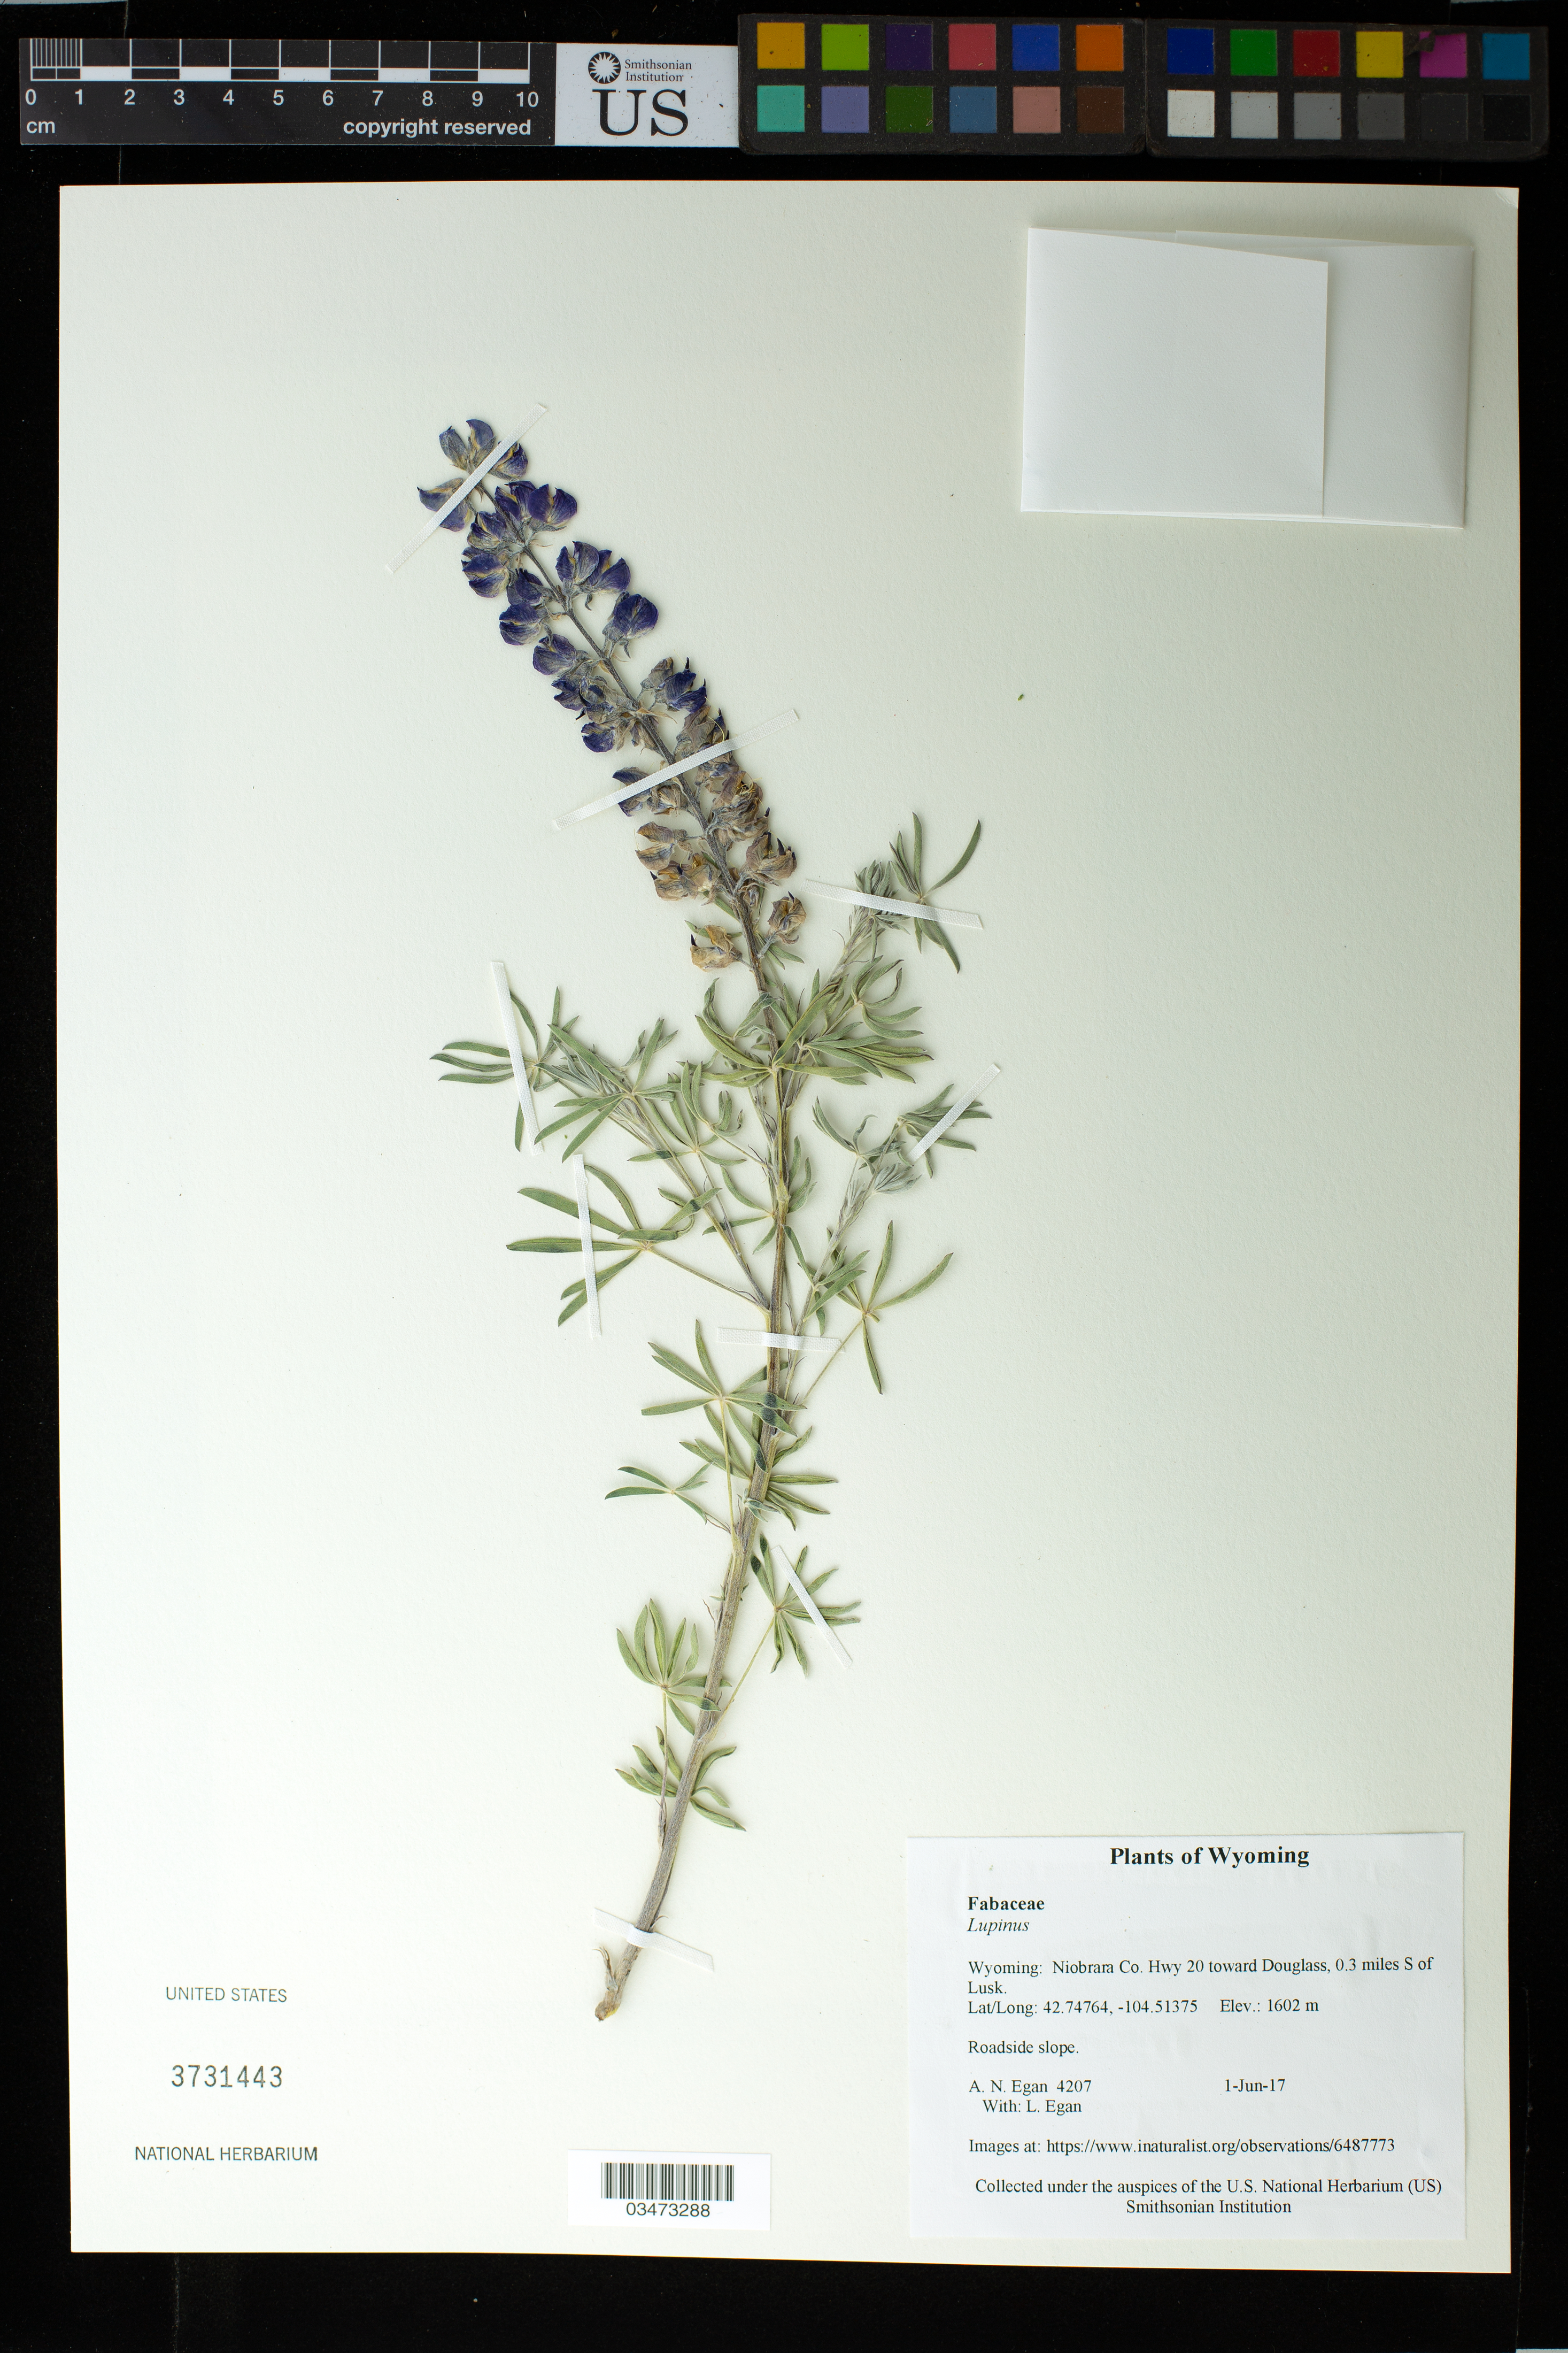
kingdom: Plantae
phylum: Tracheophyta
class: Magnoliopsida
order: Fabales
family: Fabaceae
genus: Lupinus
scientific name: Lupinus sp.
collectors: A. N. Egan & L. Egan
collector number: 4207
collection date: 2017-06-01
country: United States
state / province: Wyoming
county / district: Niobrara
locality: Hwy 20 toward Douglass, 0.3 miles S of Lusk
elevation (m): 1602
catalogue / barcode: US 3731443